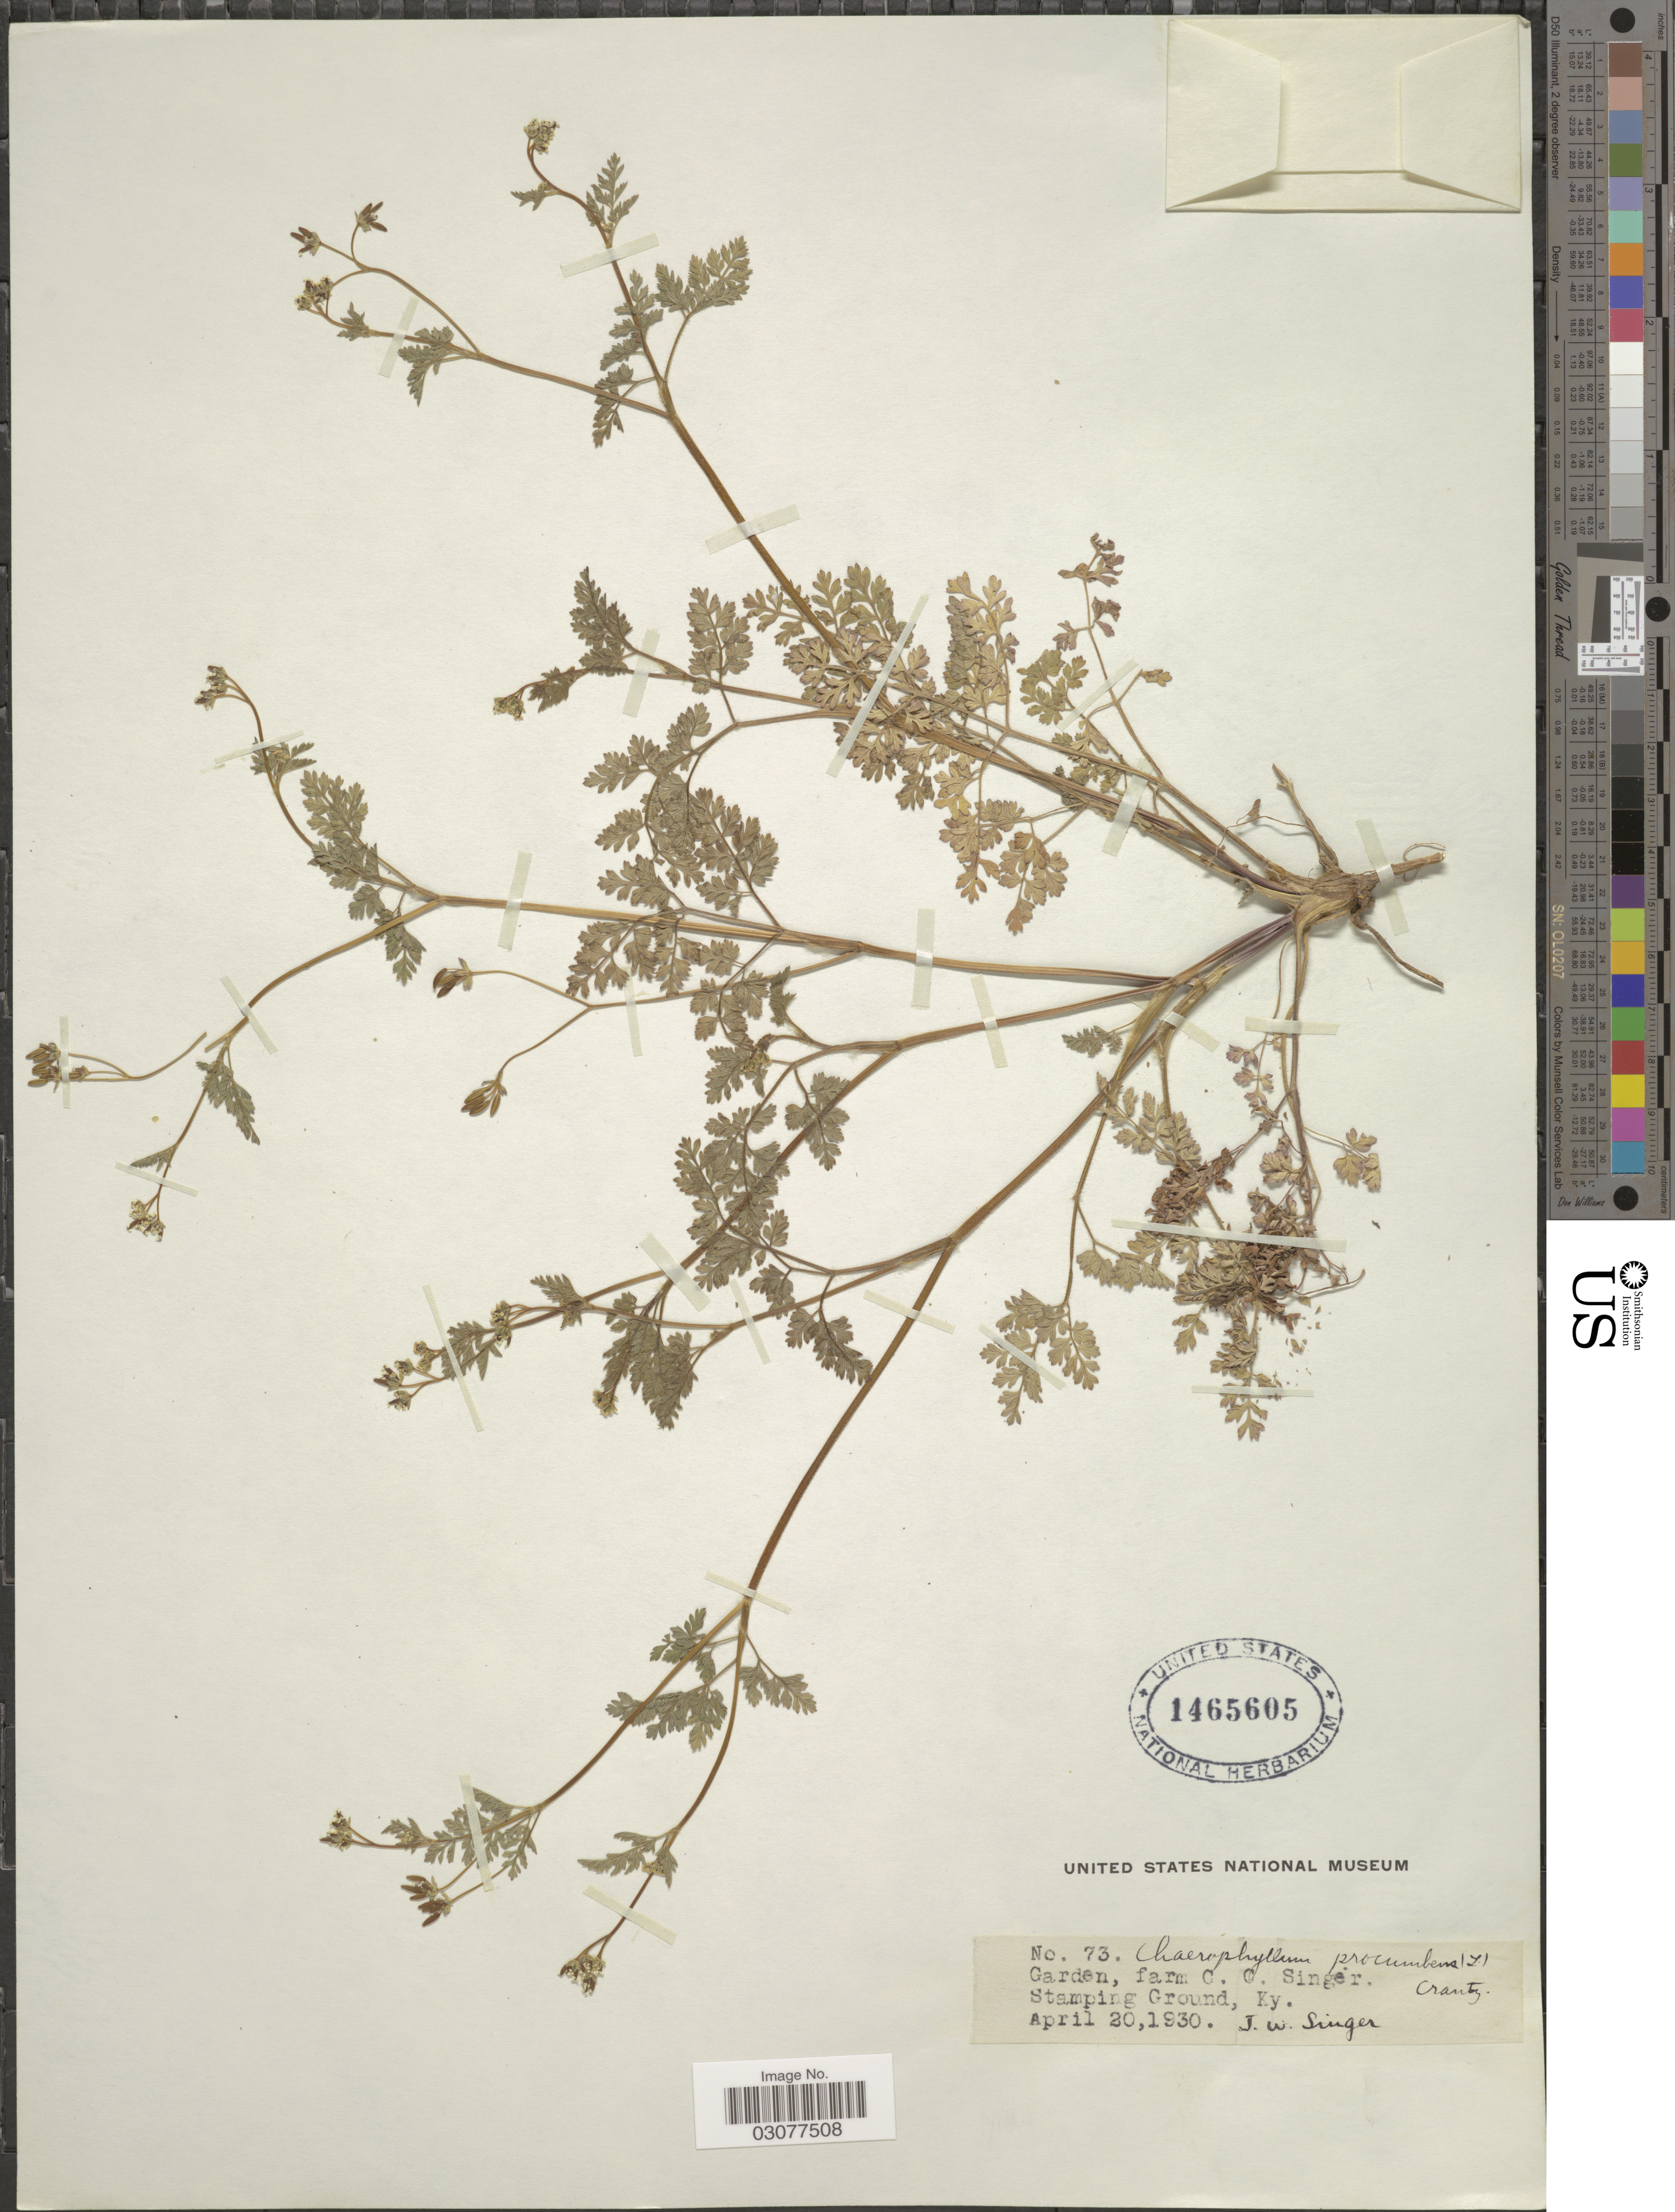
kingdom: Plantae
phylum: Tracheophyta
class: Magnoliopsida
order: Apiales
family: Apiaceae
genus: Chaerophyllum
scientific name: Chaerophyllum procumbens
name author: (L.) Crantz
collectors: J. EW. Singer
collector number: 73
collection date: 1930-04-20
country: United States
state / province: Kentucky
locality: Garden, farm C.C. Singer.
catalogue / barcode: US 1465605